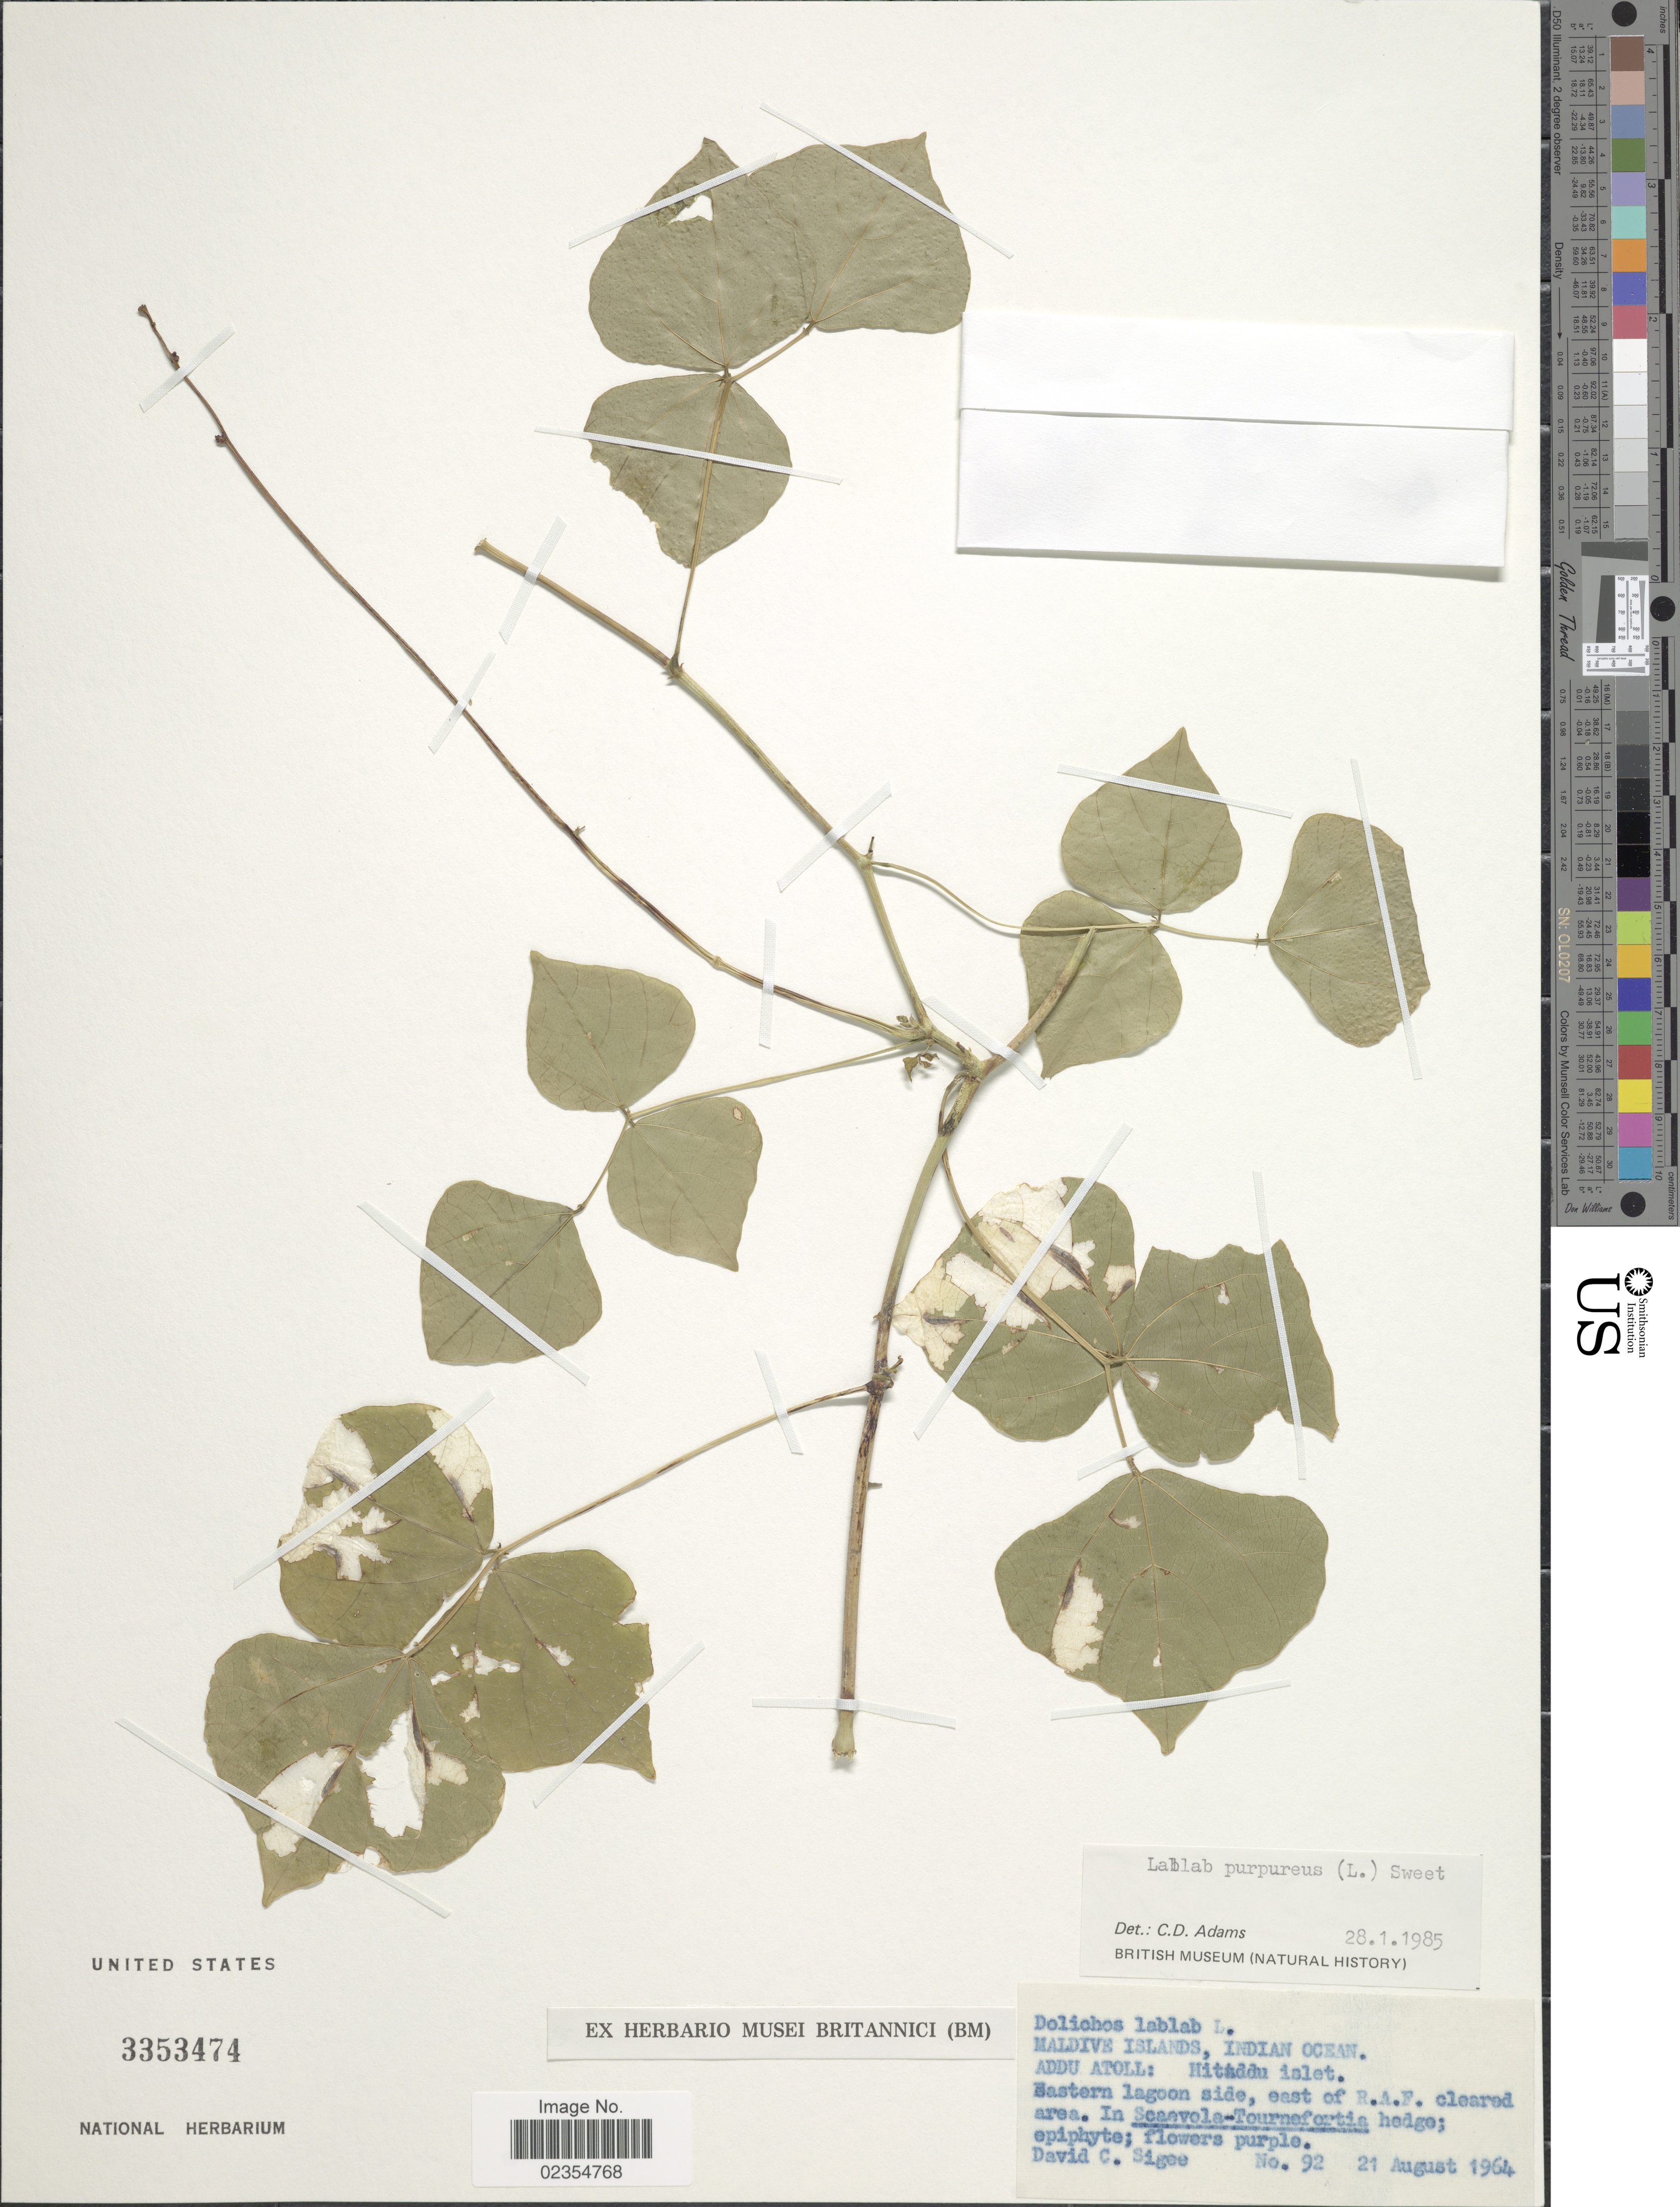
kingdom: Plantae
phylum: Tracheophyta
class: Magnoliopsida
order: Fabales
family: Fabaceae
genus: Lablab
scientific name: Lablab purpureus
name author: (L.) Sweet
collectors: D. C. Sigee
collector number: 92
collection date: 1964-08-21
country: Maldive Islands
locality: Indian Ocean, Addu Attoll: Hitaddu [interpreted] islet, eastern lagoon side, east of R.A.F. cleared area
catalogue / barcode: US 3353474